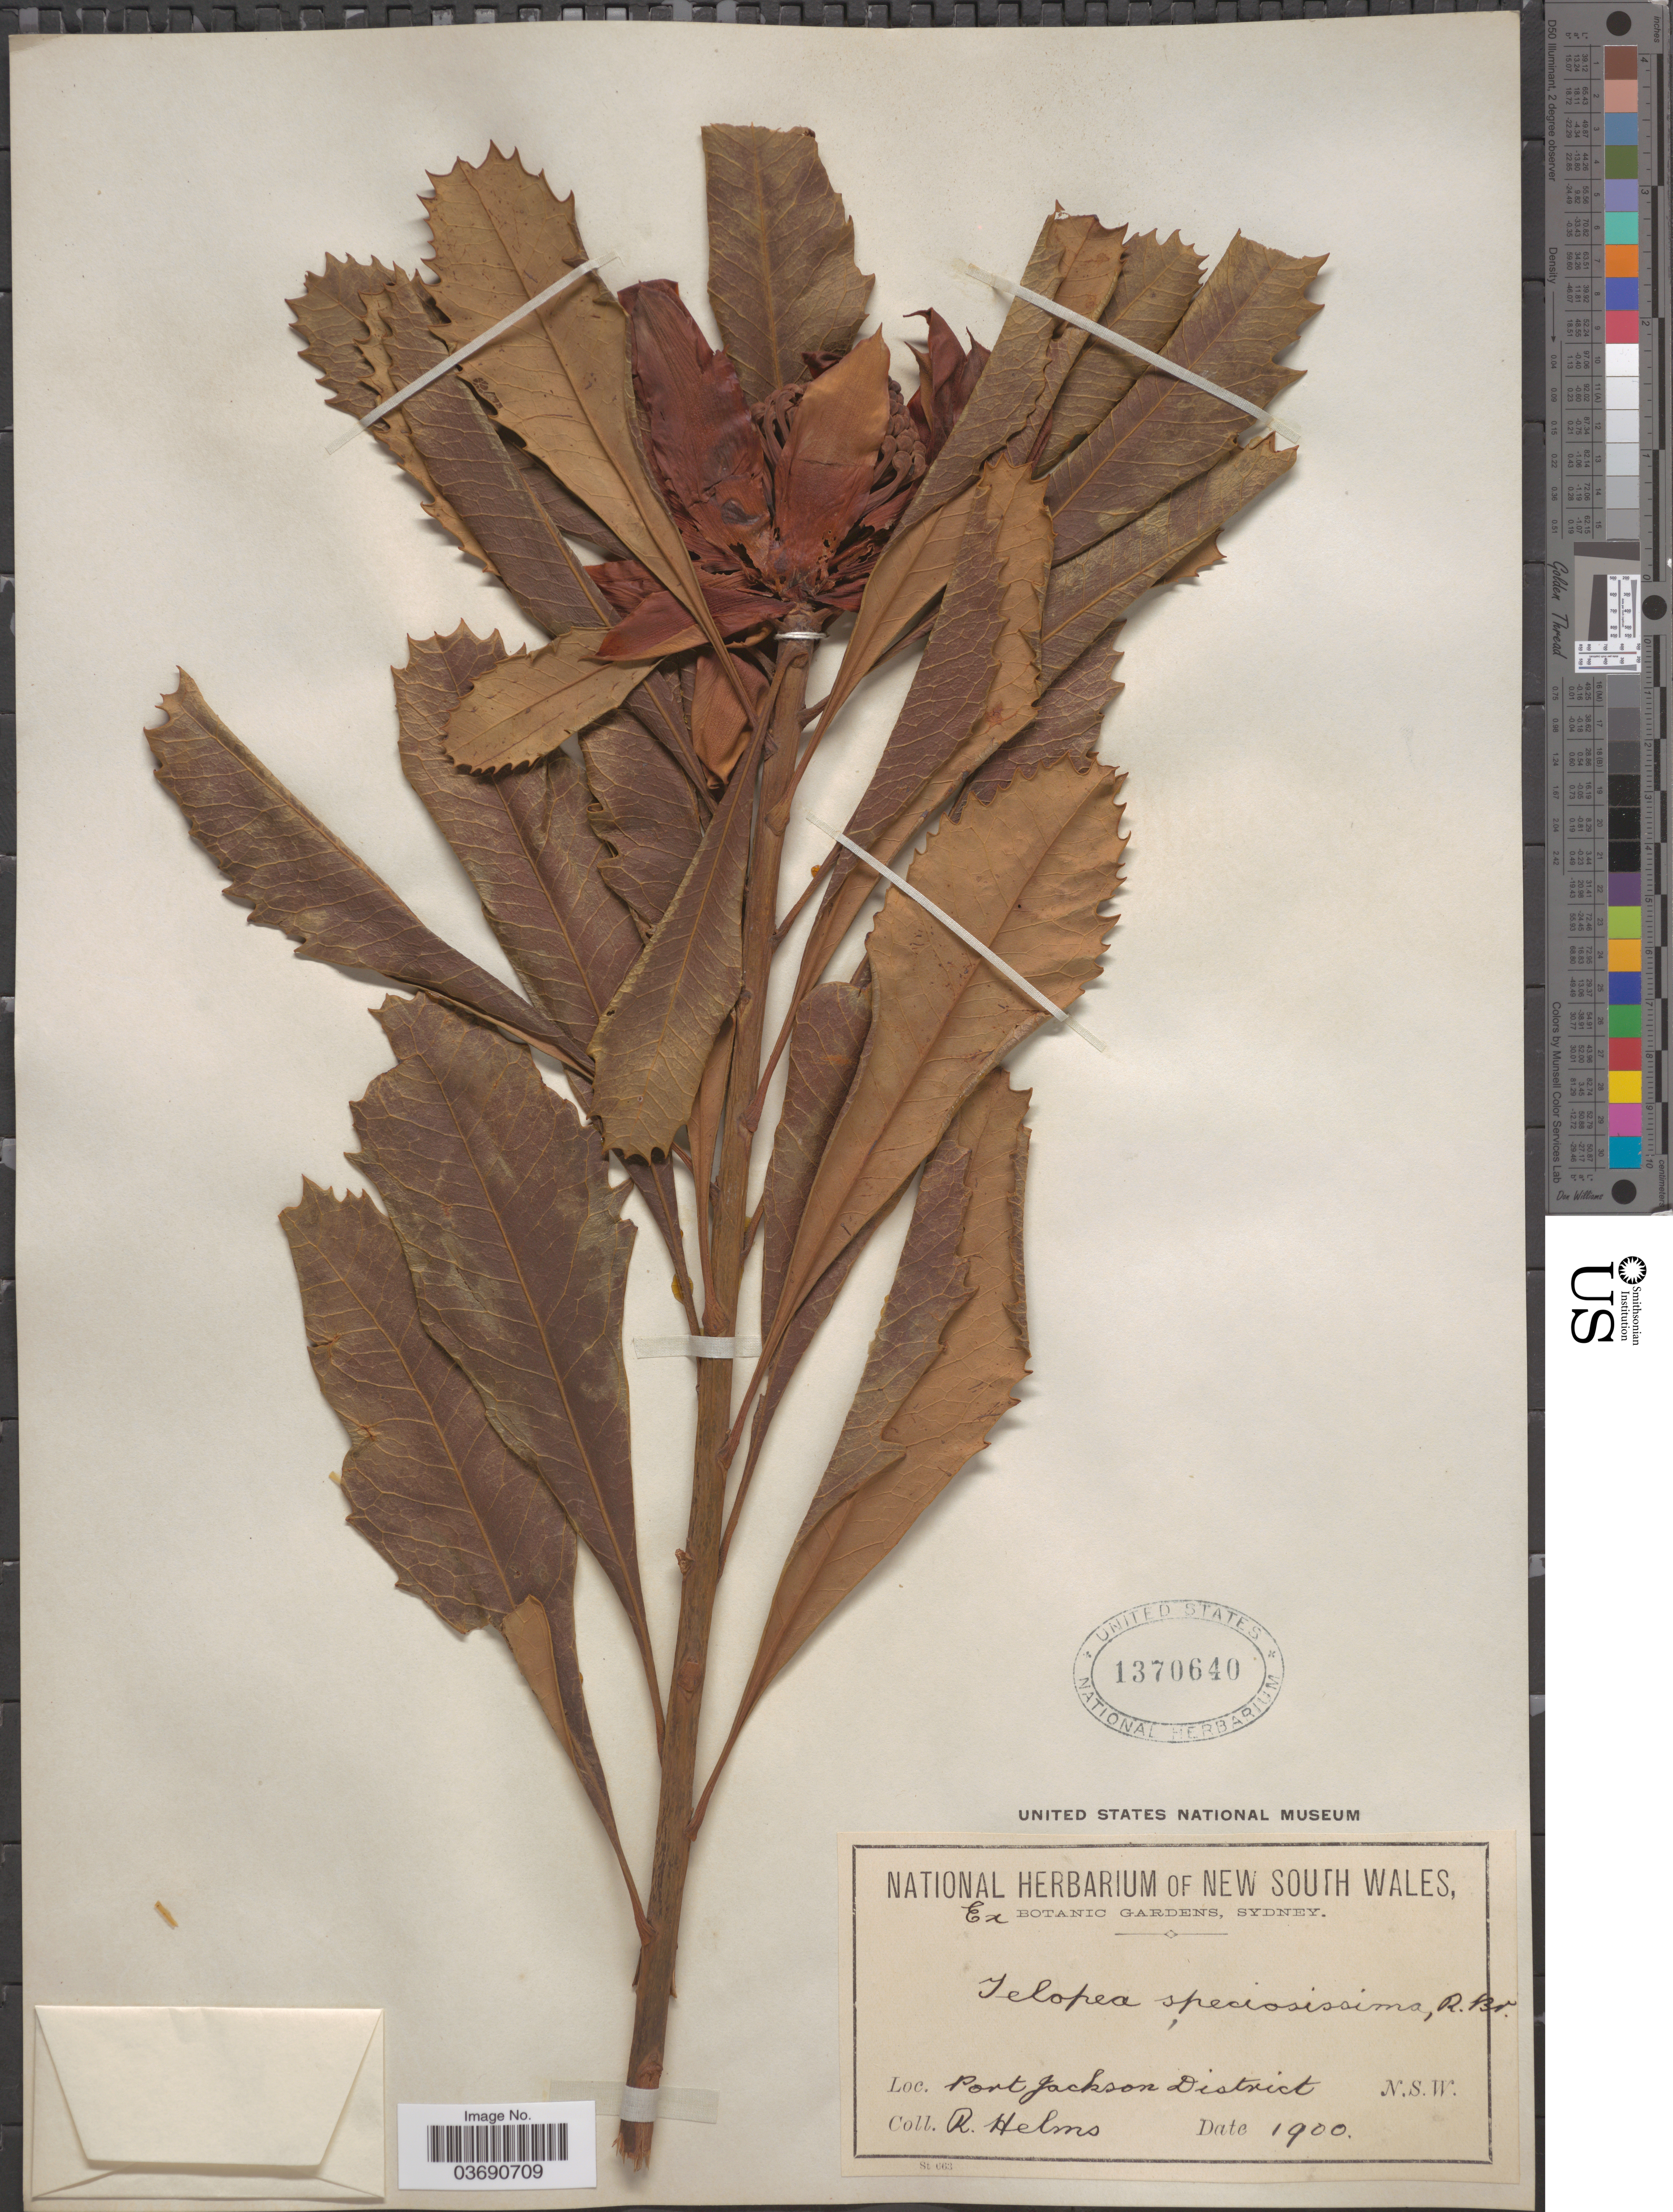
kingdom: Plantae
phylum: Tracheophyta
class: Magnoliopsida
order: Proteales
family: Proteaceae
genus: Telopea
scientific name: Telopea speciosissima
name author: (Sm.) R. Br.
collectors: R. Helms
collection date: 1900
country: Australia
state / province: New South Wales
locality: Port Jackson District.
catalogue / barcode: US 1370640